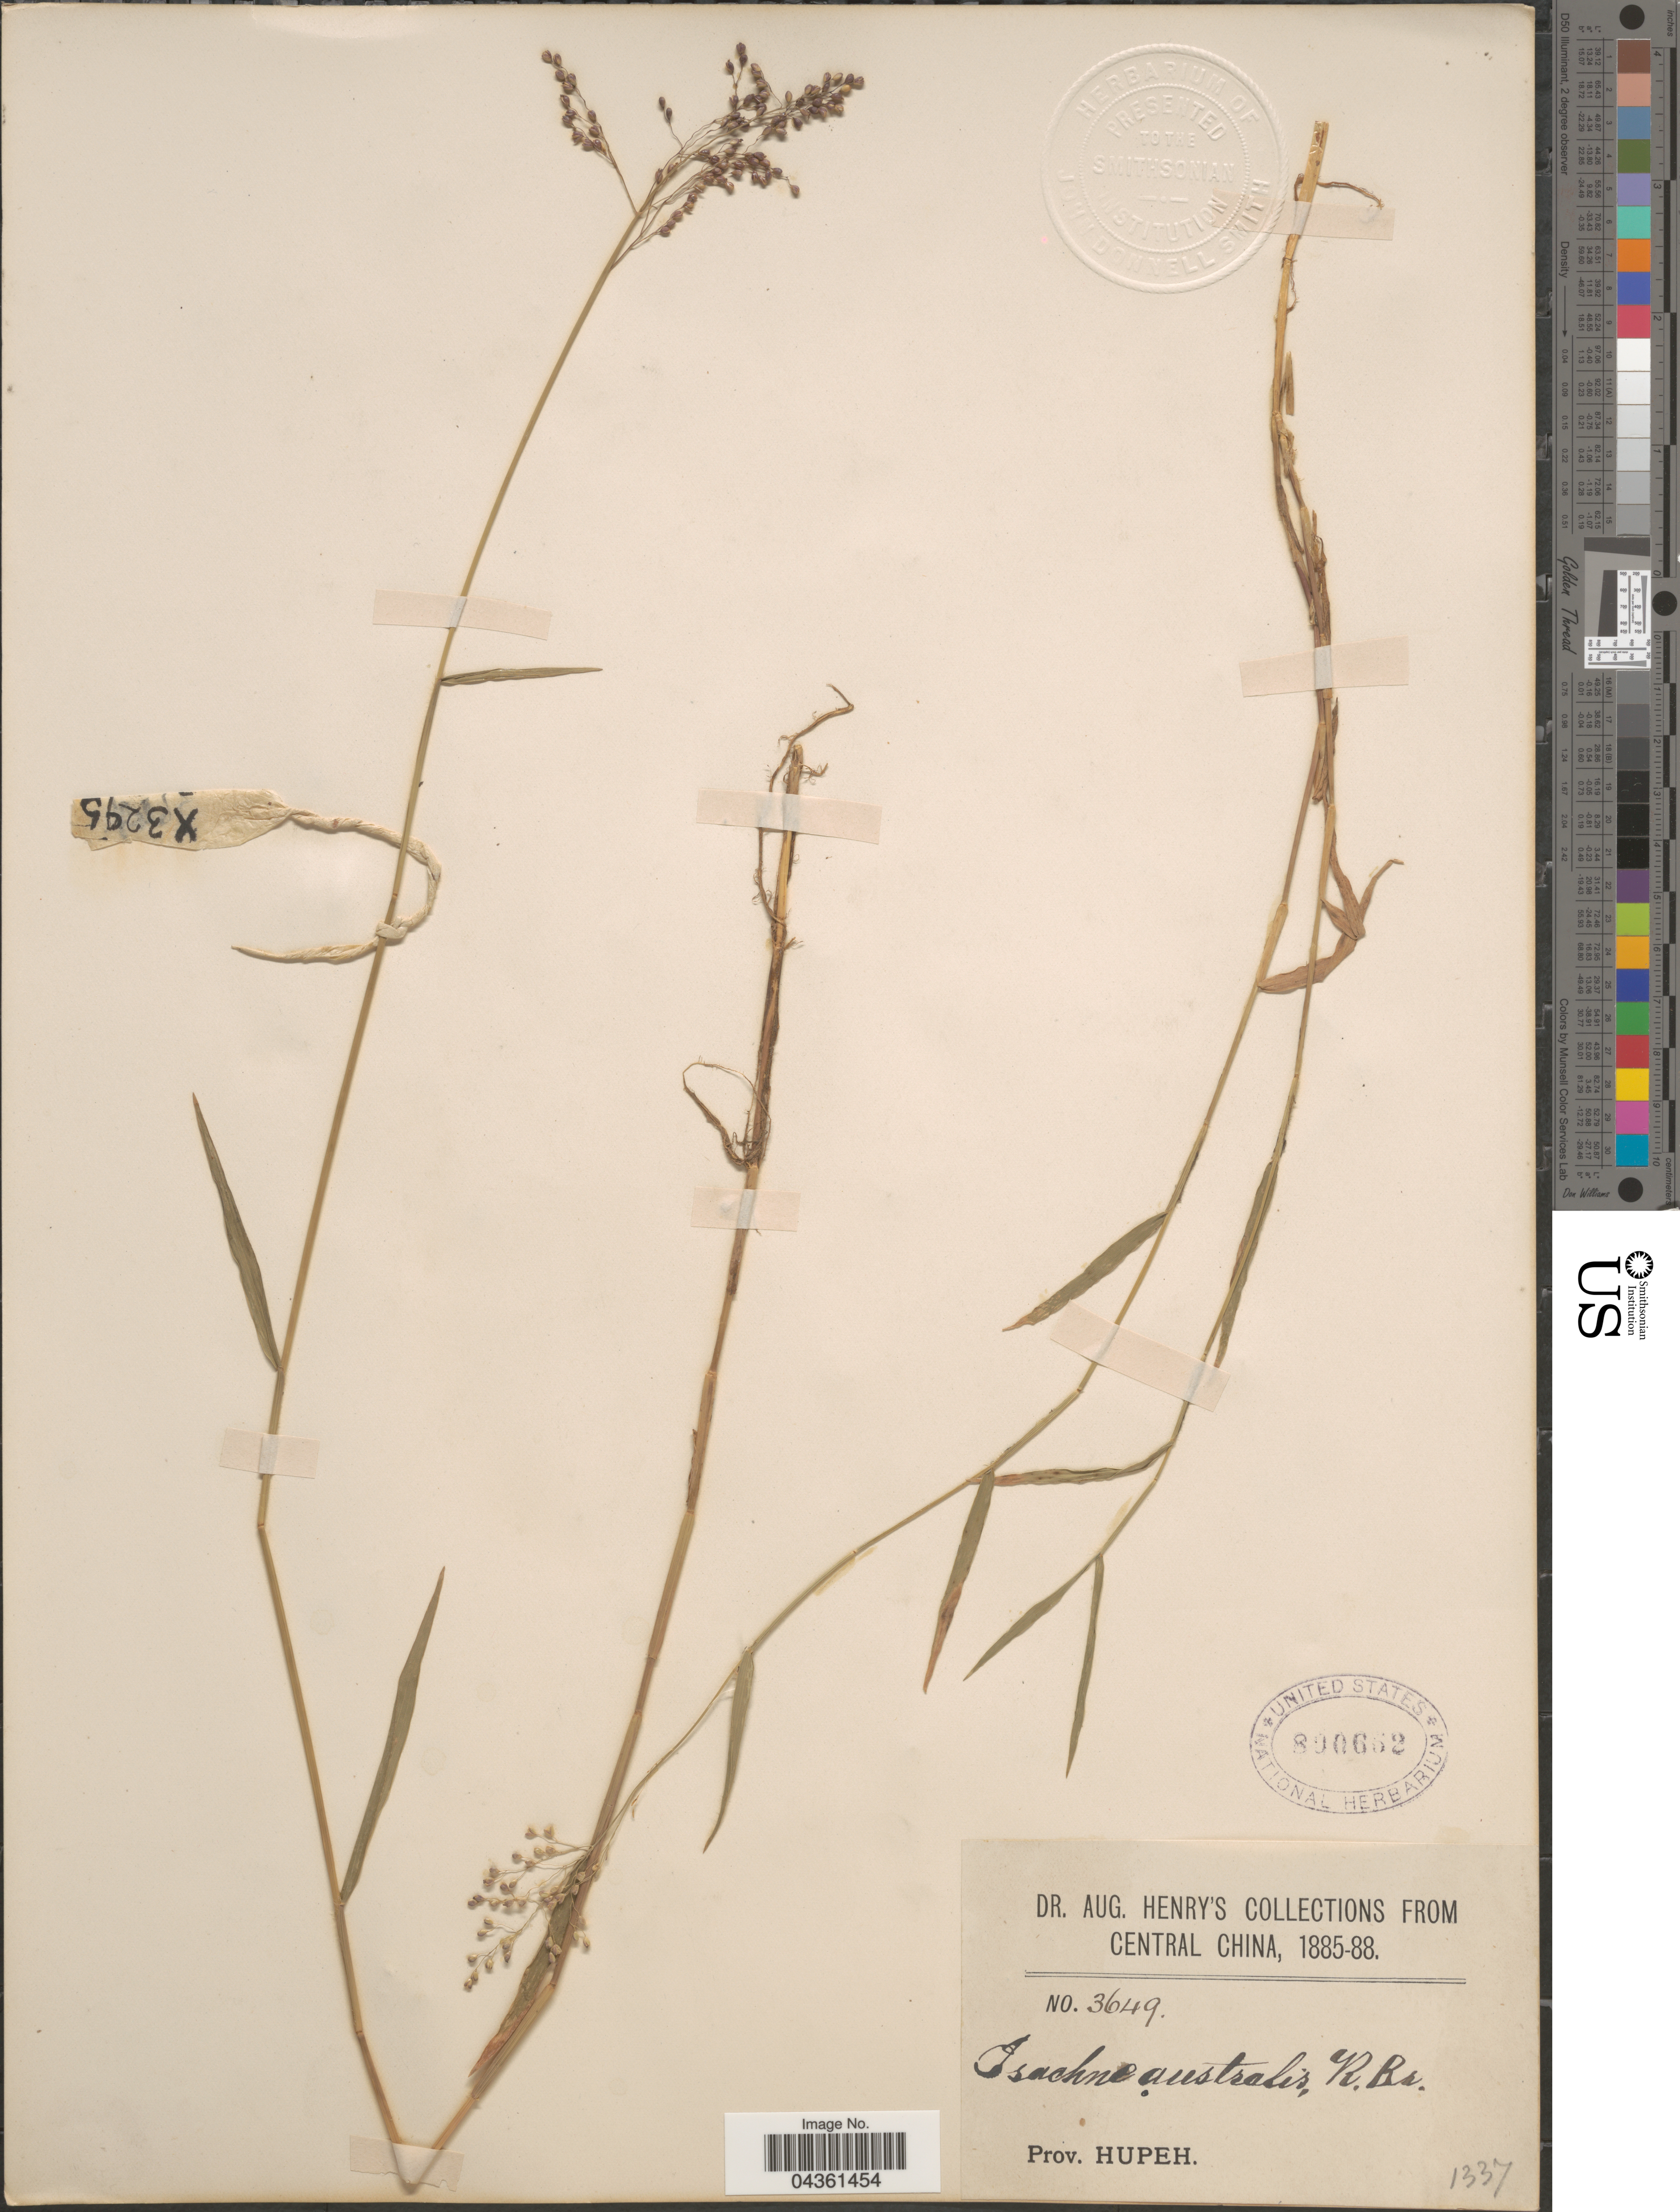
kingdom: Plantae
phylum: Tracheophyta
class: Liliopsida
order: Poales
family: Poaceae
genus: Isachne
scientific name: Isachne globosa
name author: (Thunb.) Kuntze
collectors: A. Henry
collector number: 3649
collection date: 1885/1888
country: China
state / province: Hubei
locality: Central China. Prov. Hupeh.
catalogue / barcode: US 800662